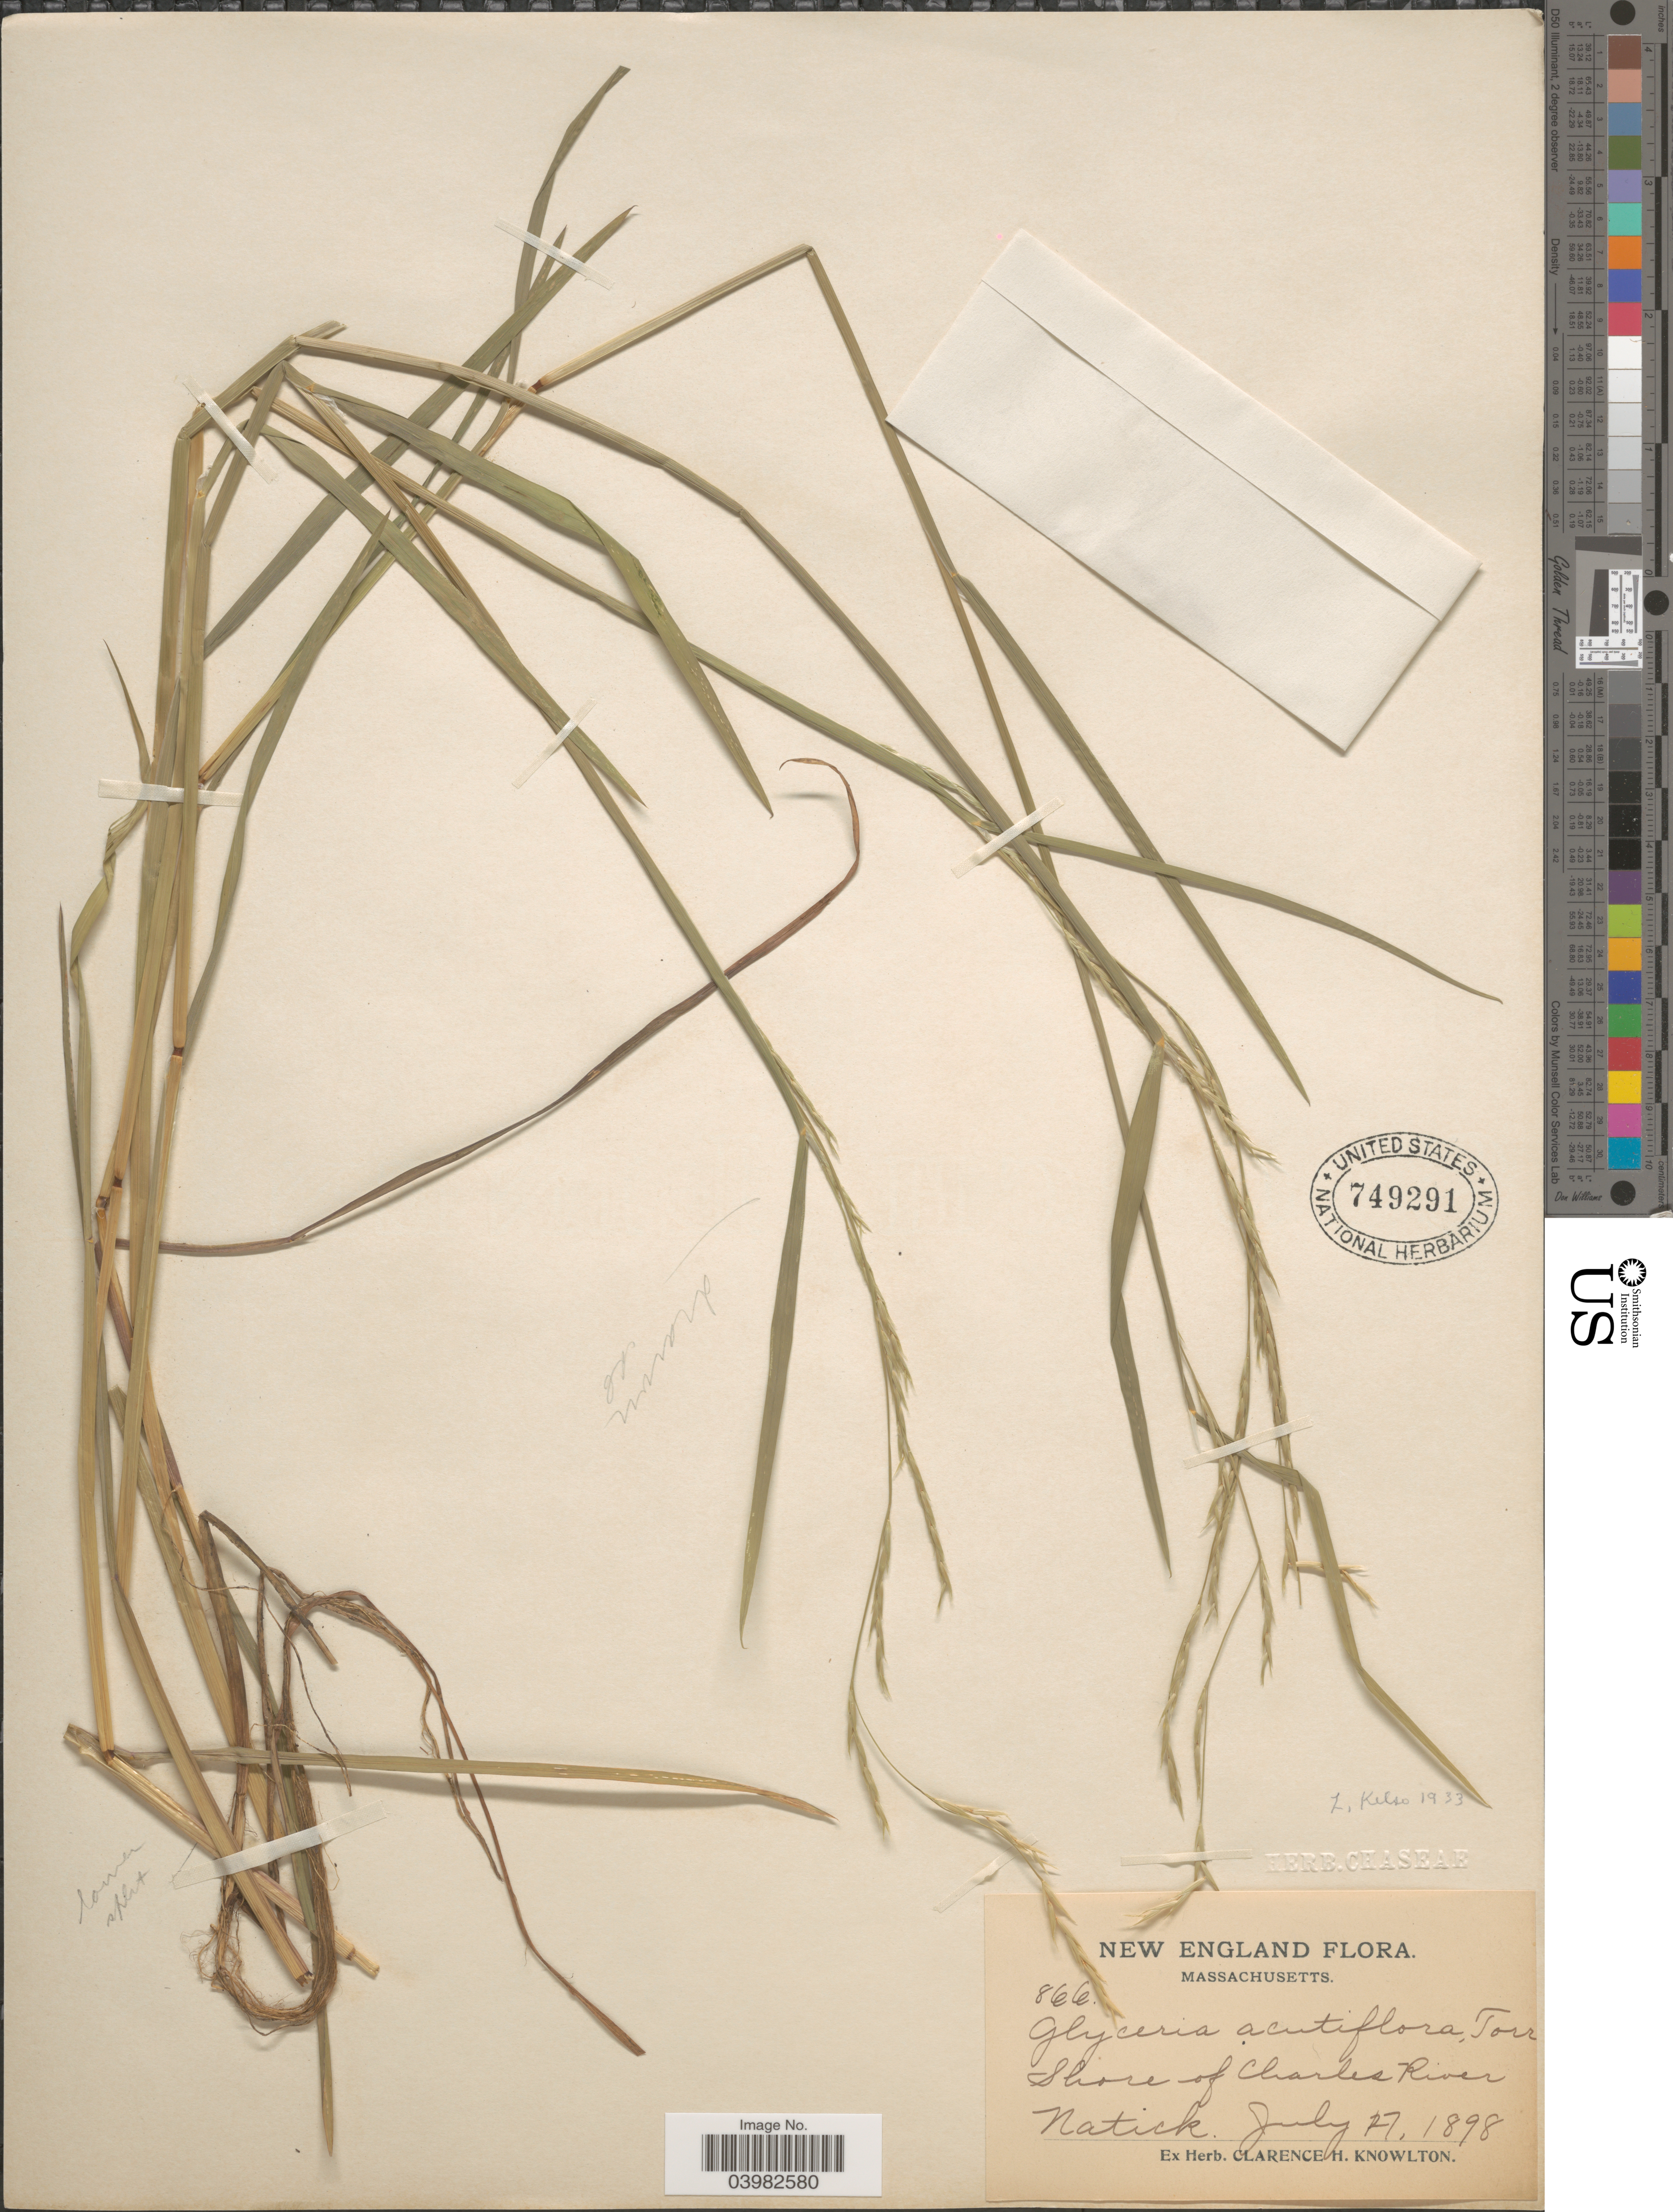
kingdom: Plantae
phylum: Tracheophyta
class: Liliopsida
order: Poales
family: Poaceae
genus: Glyceria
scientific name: Glyceria acutiflora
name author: Torr.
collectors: Ex Herb. Clarence H. Knowlton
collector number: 866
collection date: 1898-07-27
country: United States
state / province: Massachusetts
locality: New England. Shore of Charles River Natick.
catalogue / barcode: US 749291